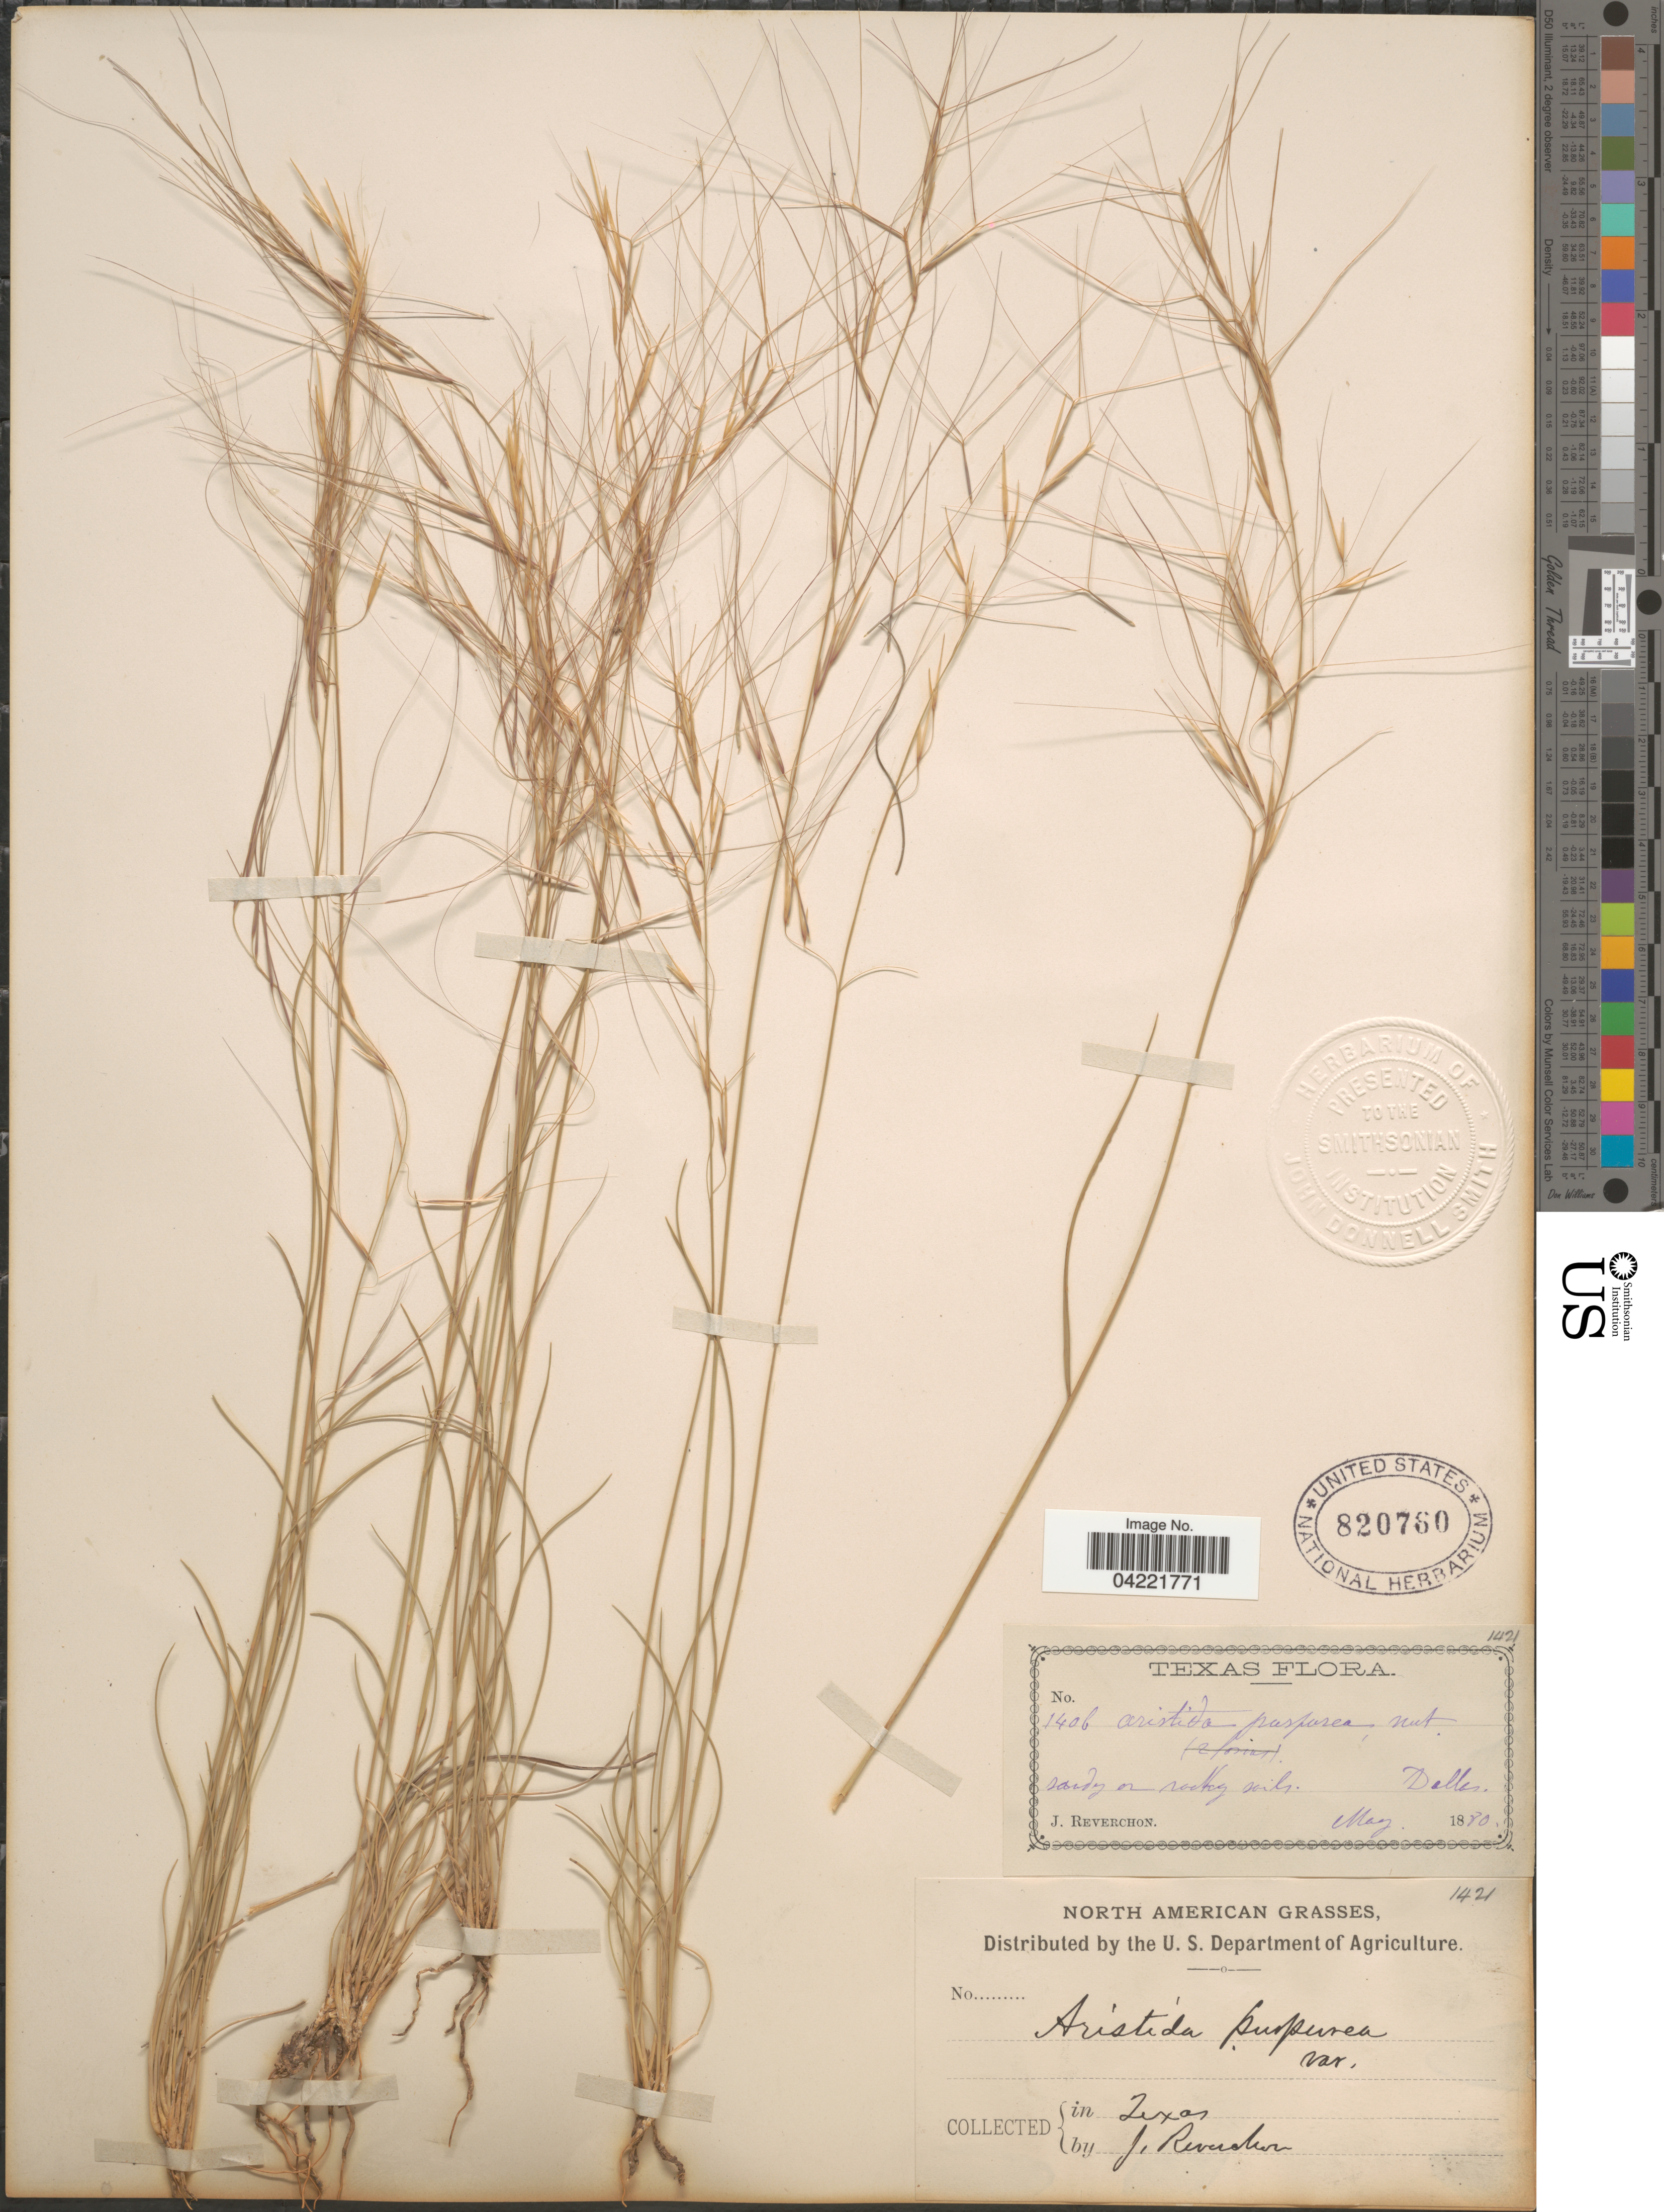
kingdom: Plantae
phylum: Tracheophyta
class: Liliopsida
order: Poales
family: Poaceae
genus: Aristida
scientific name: Aristida purpurea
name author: Nutt.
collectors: J. Reverchon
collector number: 1406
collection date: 1870-05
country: United States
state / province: Texas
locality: Dallas.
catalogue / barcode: US 820760